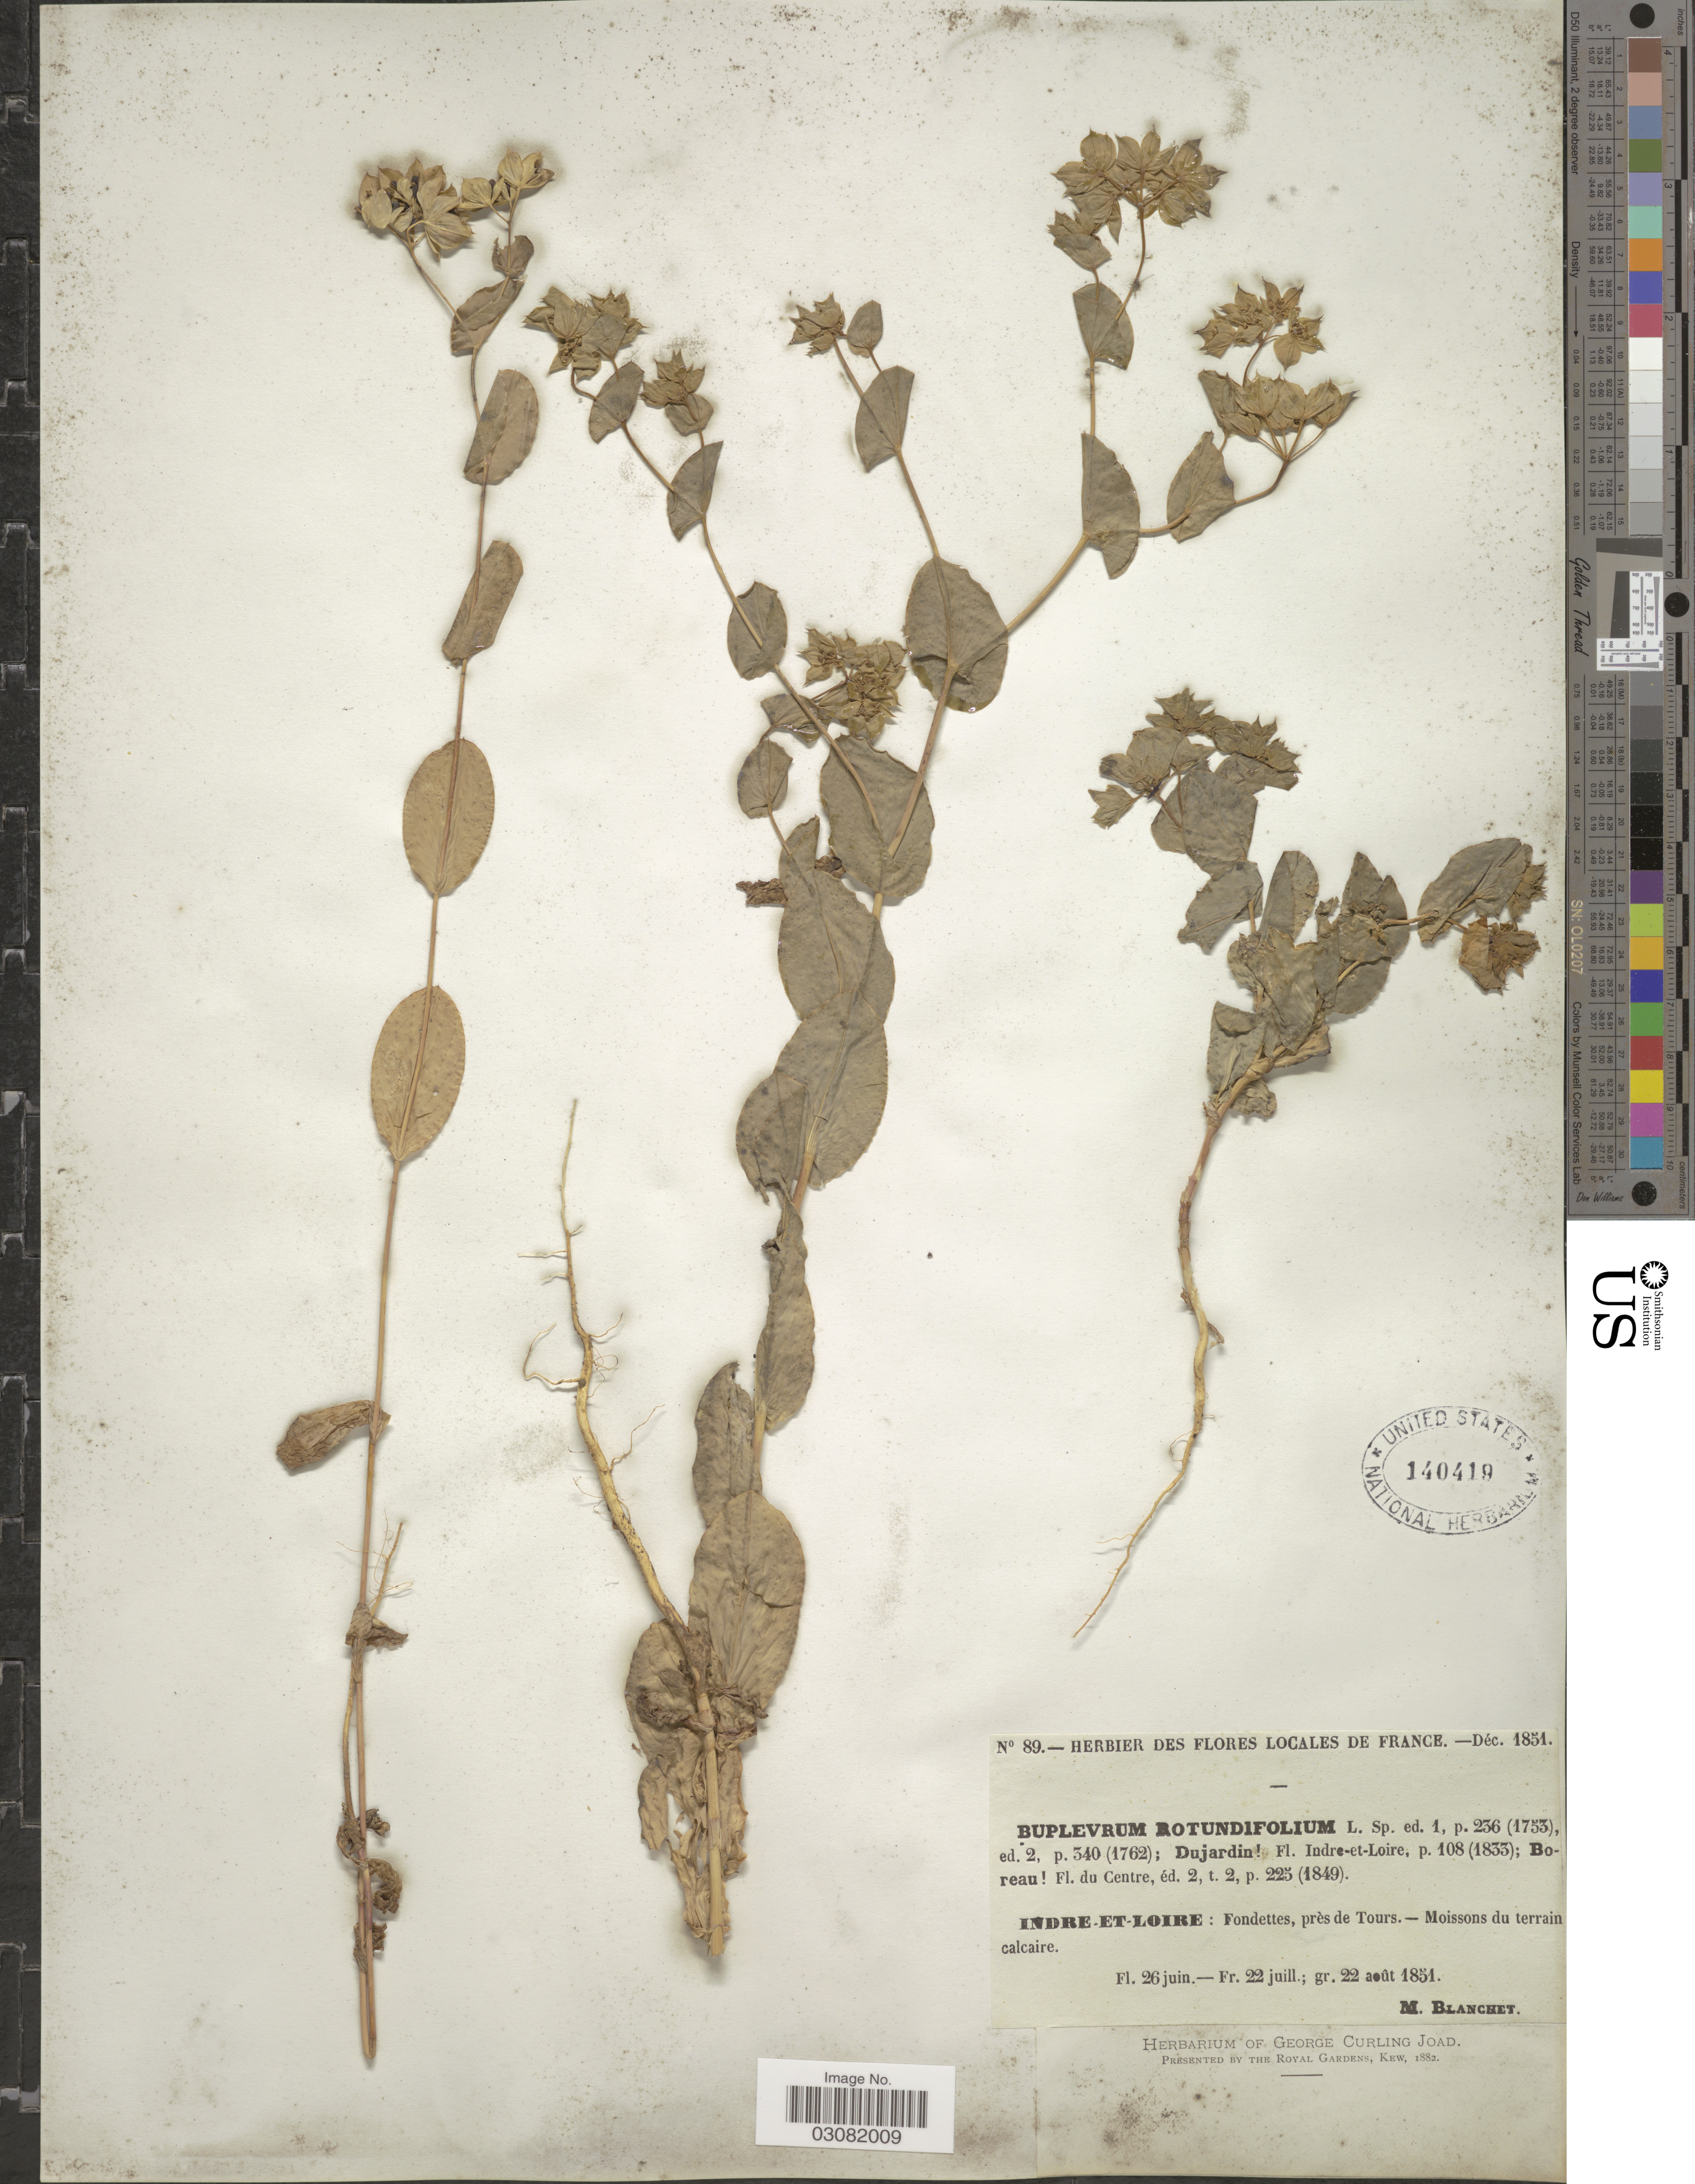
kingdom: Plantae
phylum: Tracheophyta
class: Magnoliopsida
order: Apiales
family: Apiaceae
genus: Bupleurum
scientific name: Bupleurum rotundifolium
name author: L.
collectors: M. Blanchet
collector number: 89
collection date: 1851-12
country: France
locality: Indre-et-Loire: Fondettes, près de Tours.- Moissons du terrain calcaire.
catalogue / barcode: US 140419